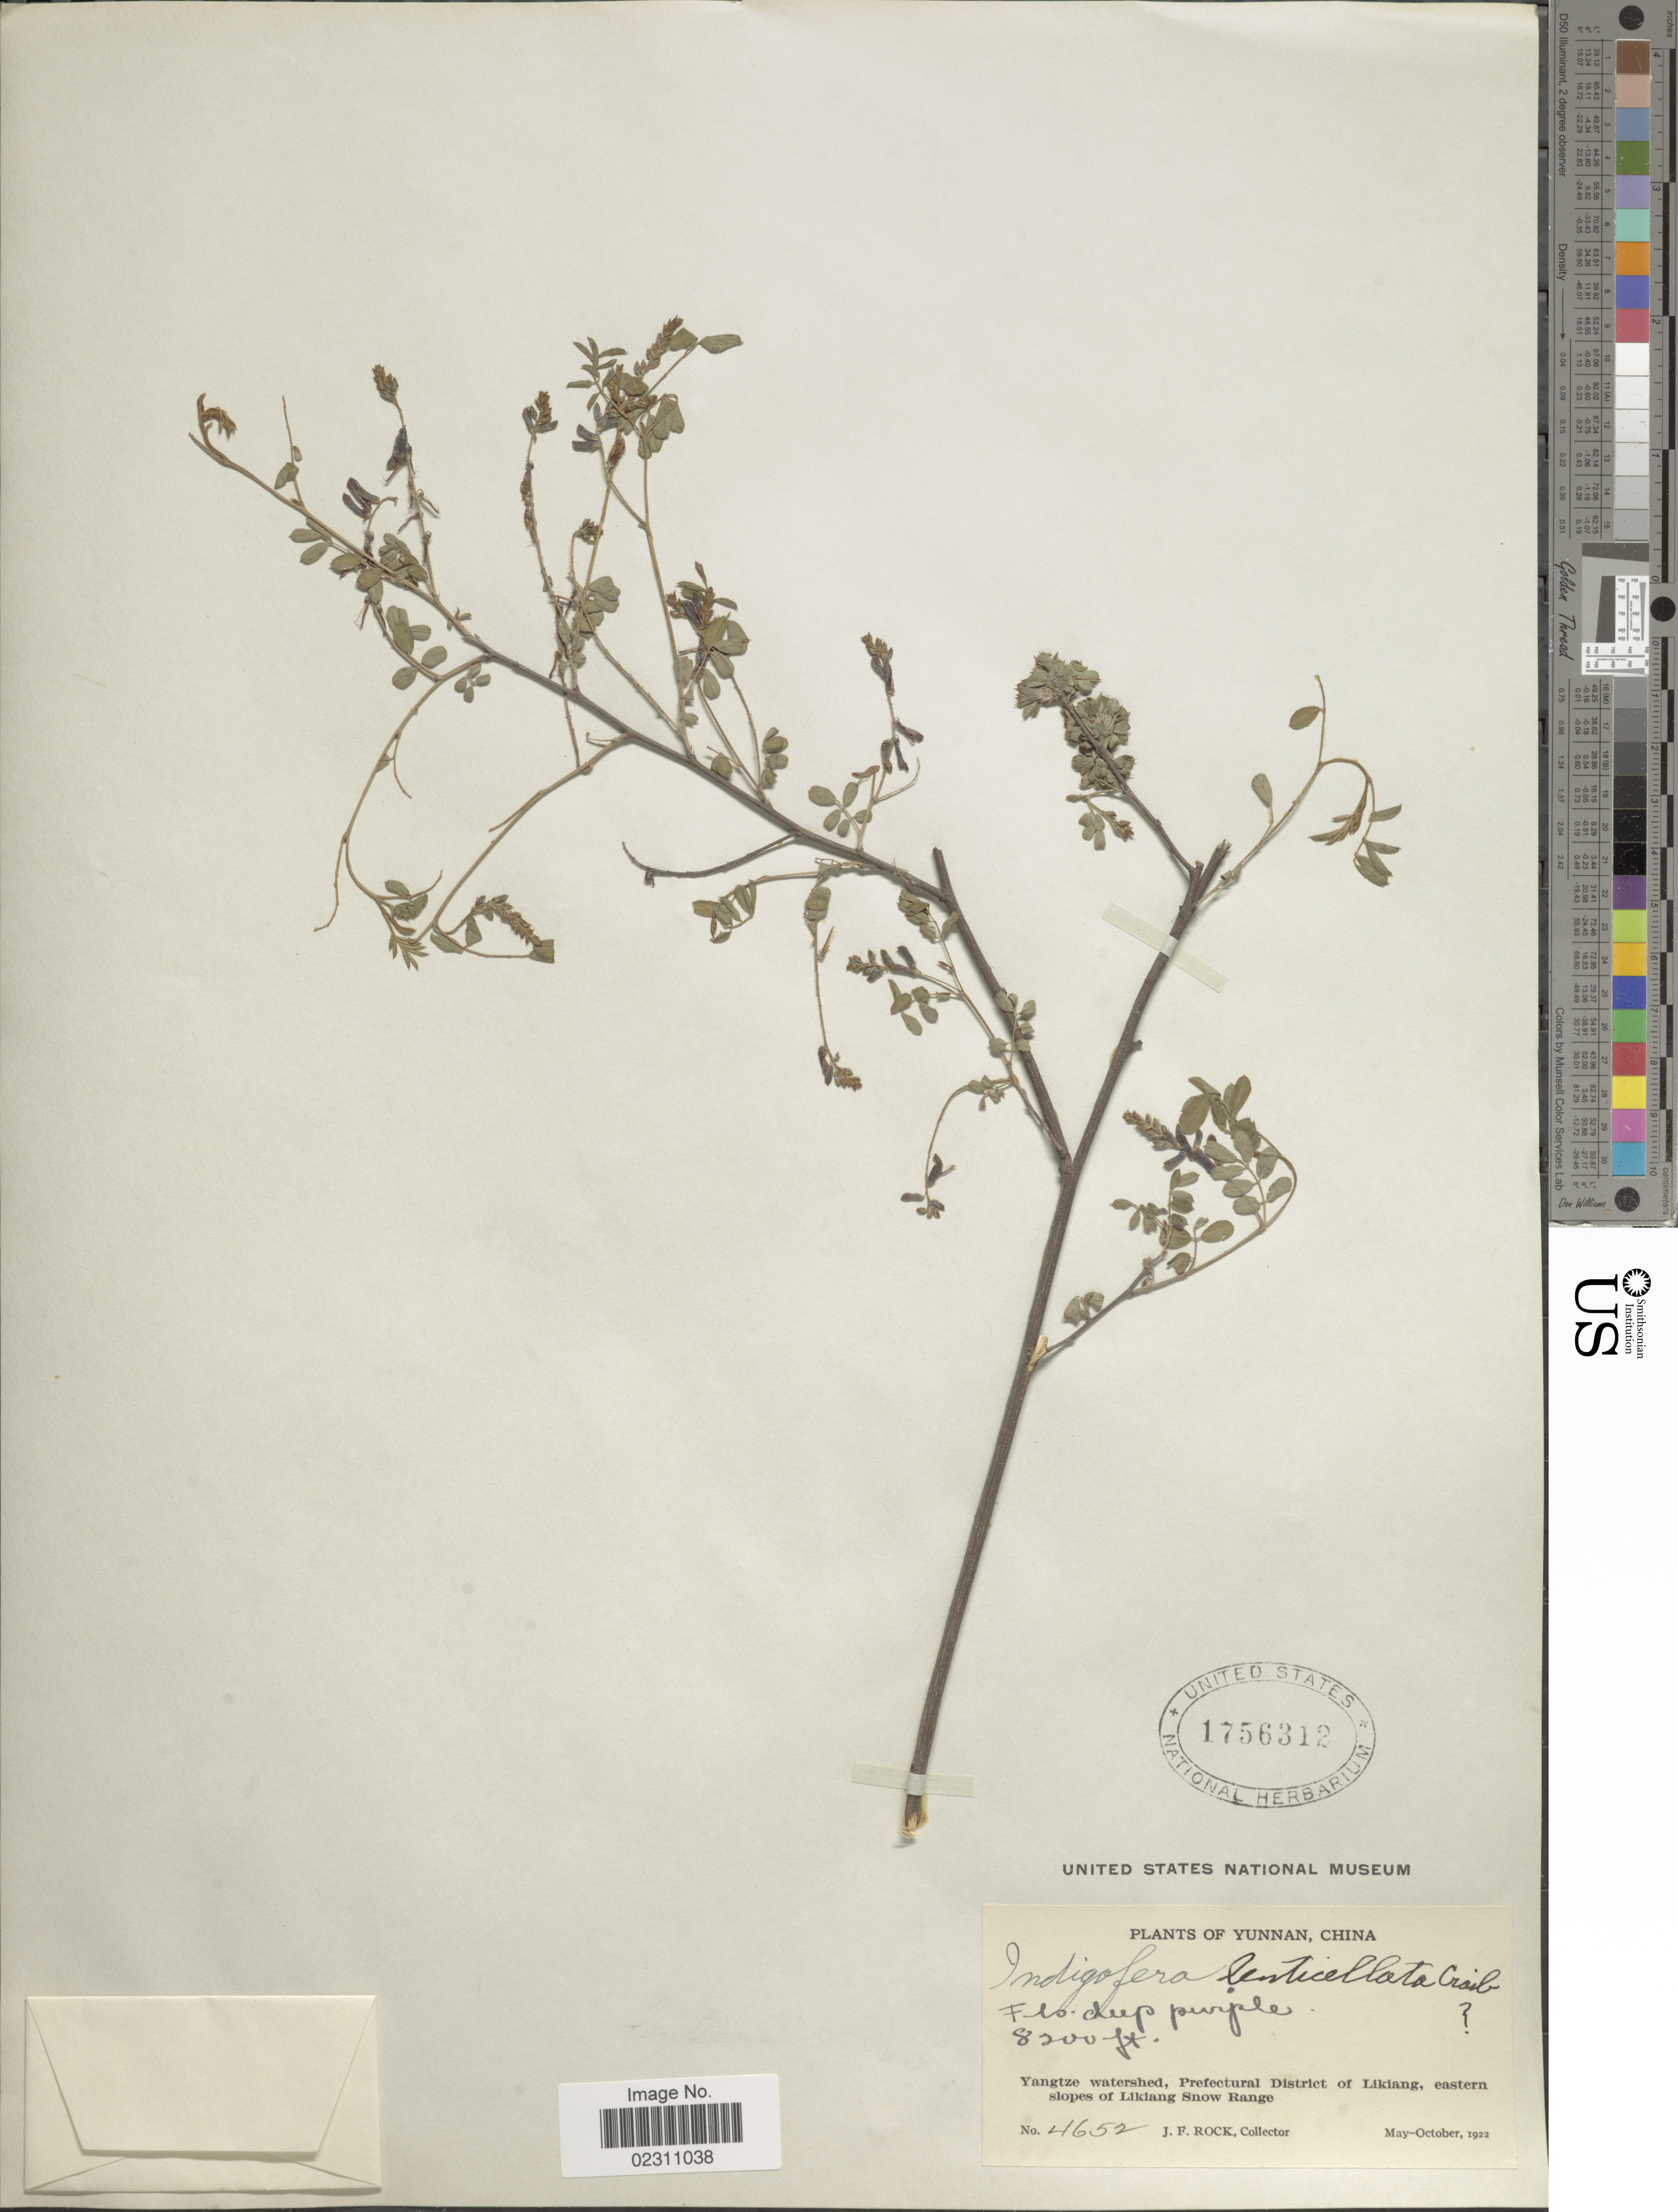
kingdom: Plantae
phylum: Tracheophyta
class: Magnoliopsida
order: Fabales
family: Fabaceae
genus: Indigofera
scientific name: Indigofera lenticellata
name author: Craib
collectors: J. Rock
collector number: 4652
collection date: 1922-05/1922-10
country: China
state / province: Yunnan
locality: Yangtze Watershed, Prefectural District of Likiang, eastern slopes of Likiang Snow Range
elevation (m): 2499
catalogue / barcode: US 1756312